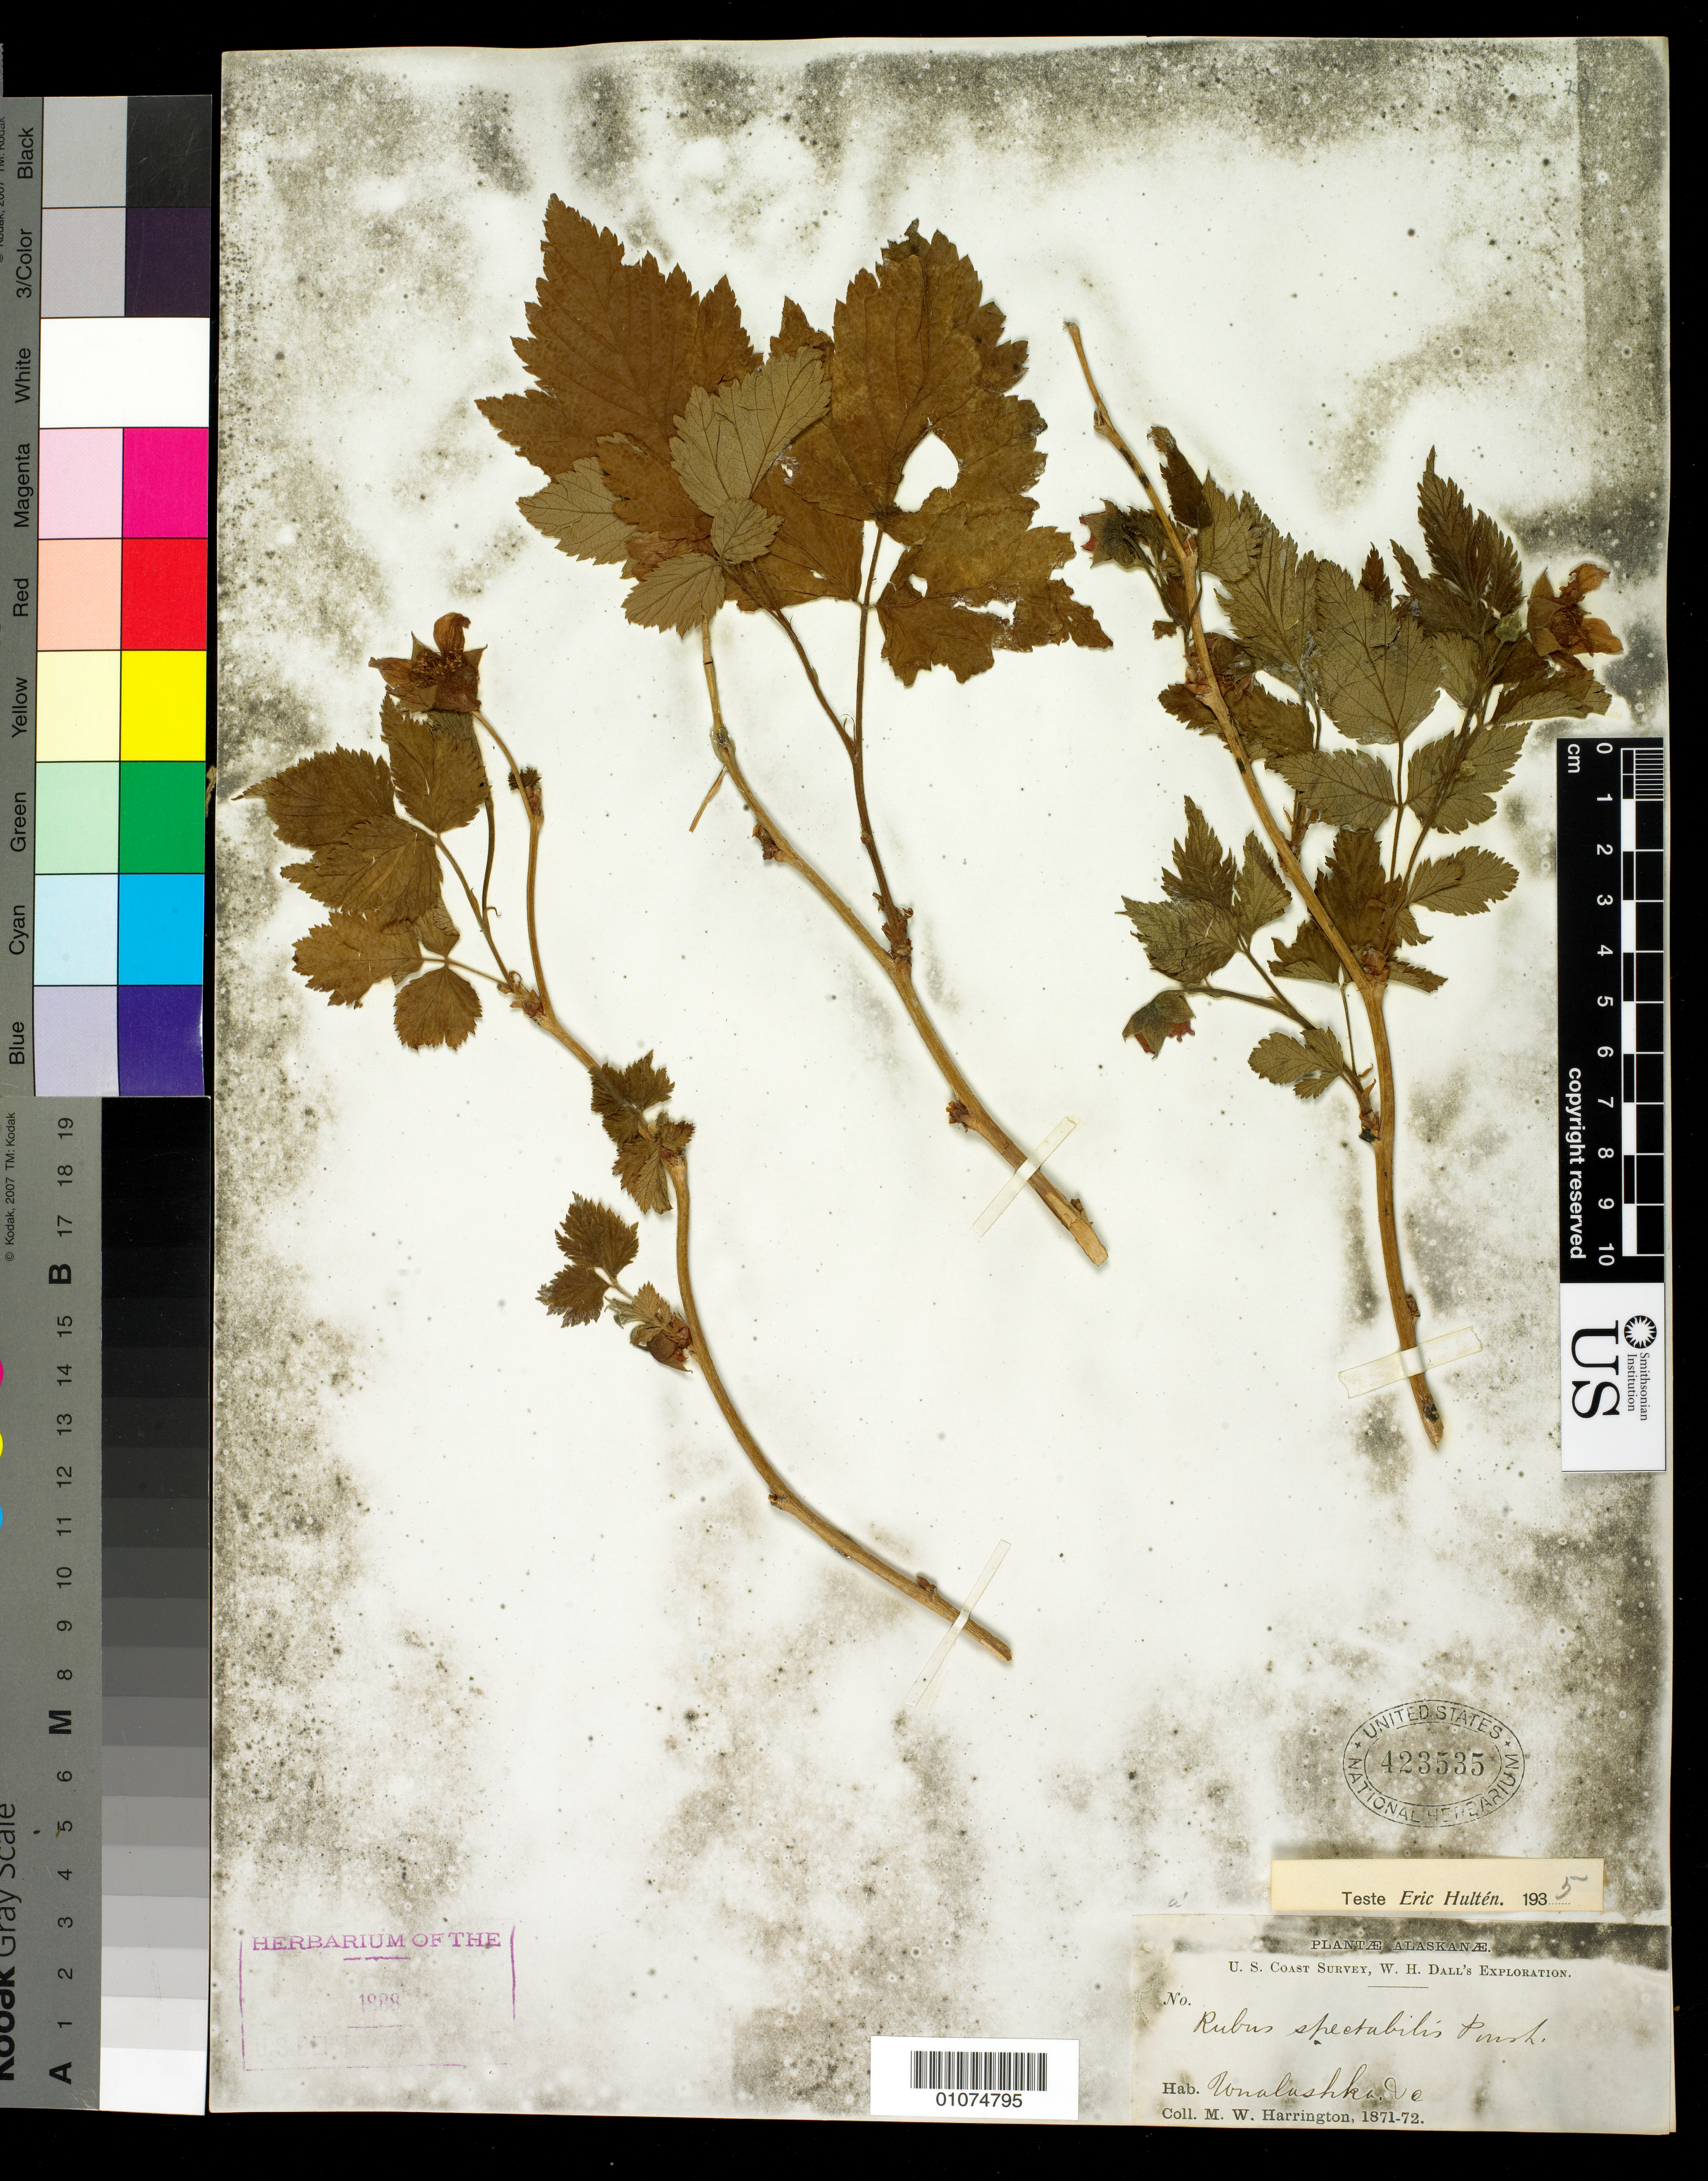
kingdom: Plantae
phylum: Tracheophyta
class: Magnoliopsida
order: Rosales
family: Rosaceae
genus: Rubus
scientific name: Rubus spectabilis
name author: Pursh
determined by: Hultén, [O.] Eric G.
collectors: M. W. Harrington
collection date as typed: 1871 to -- --- 1872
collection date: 1871/1872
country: United States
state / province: Alaska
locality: Unalaska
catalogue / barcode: US 423535